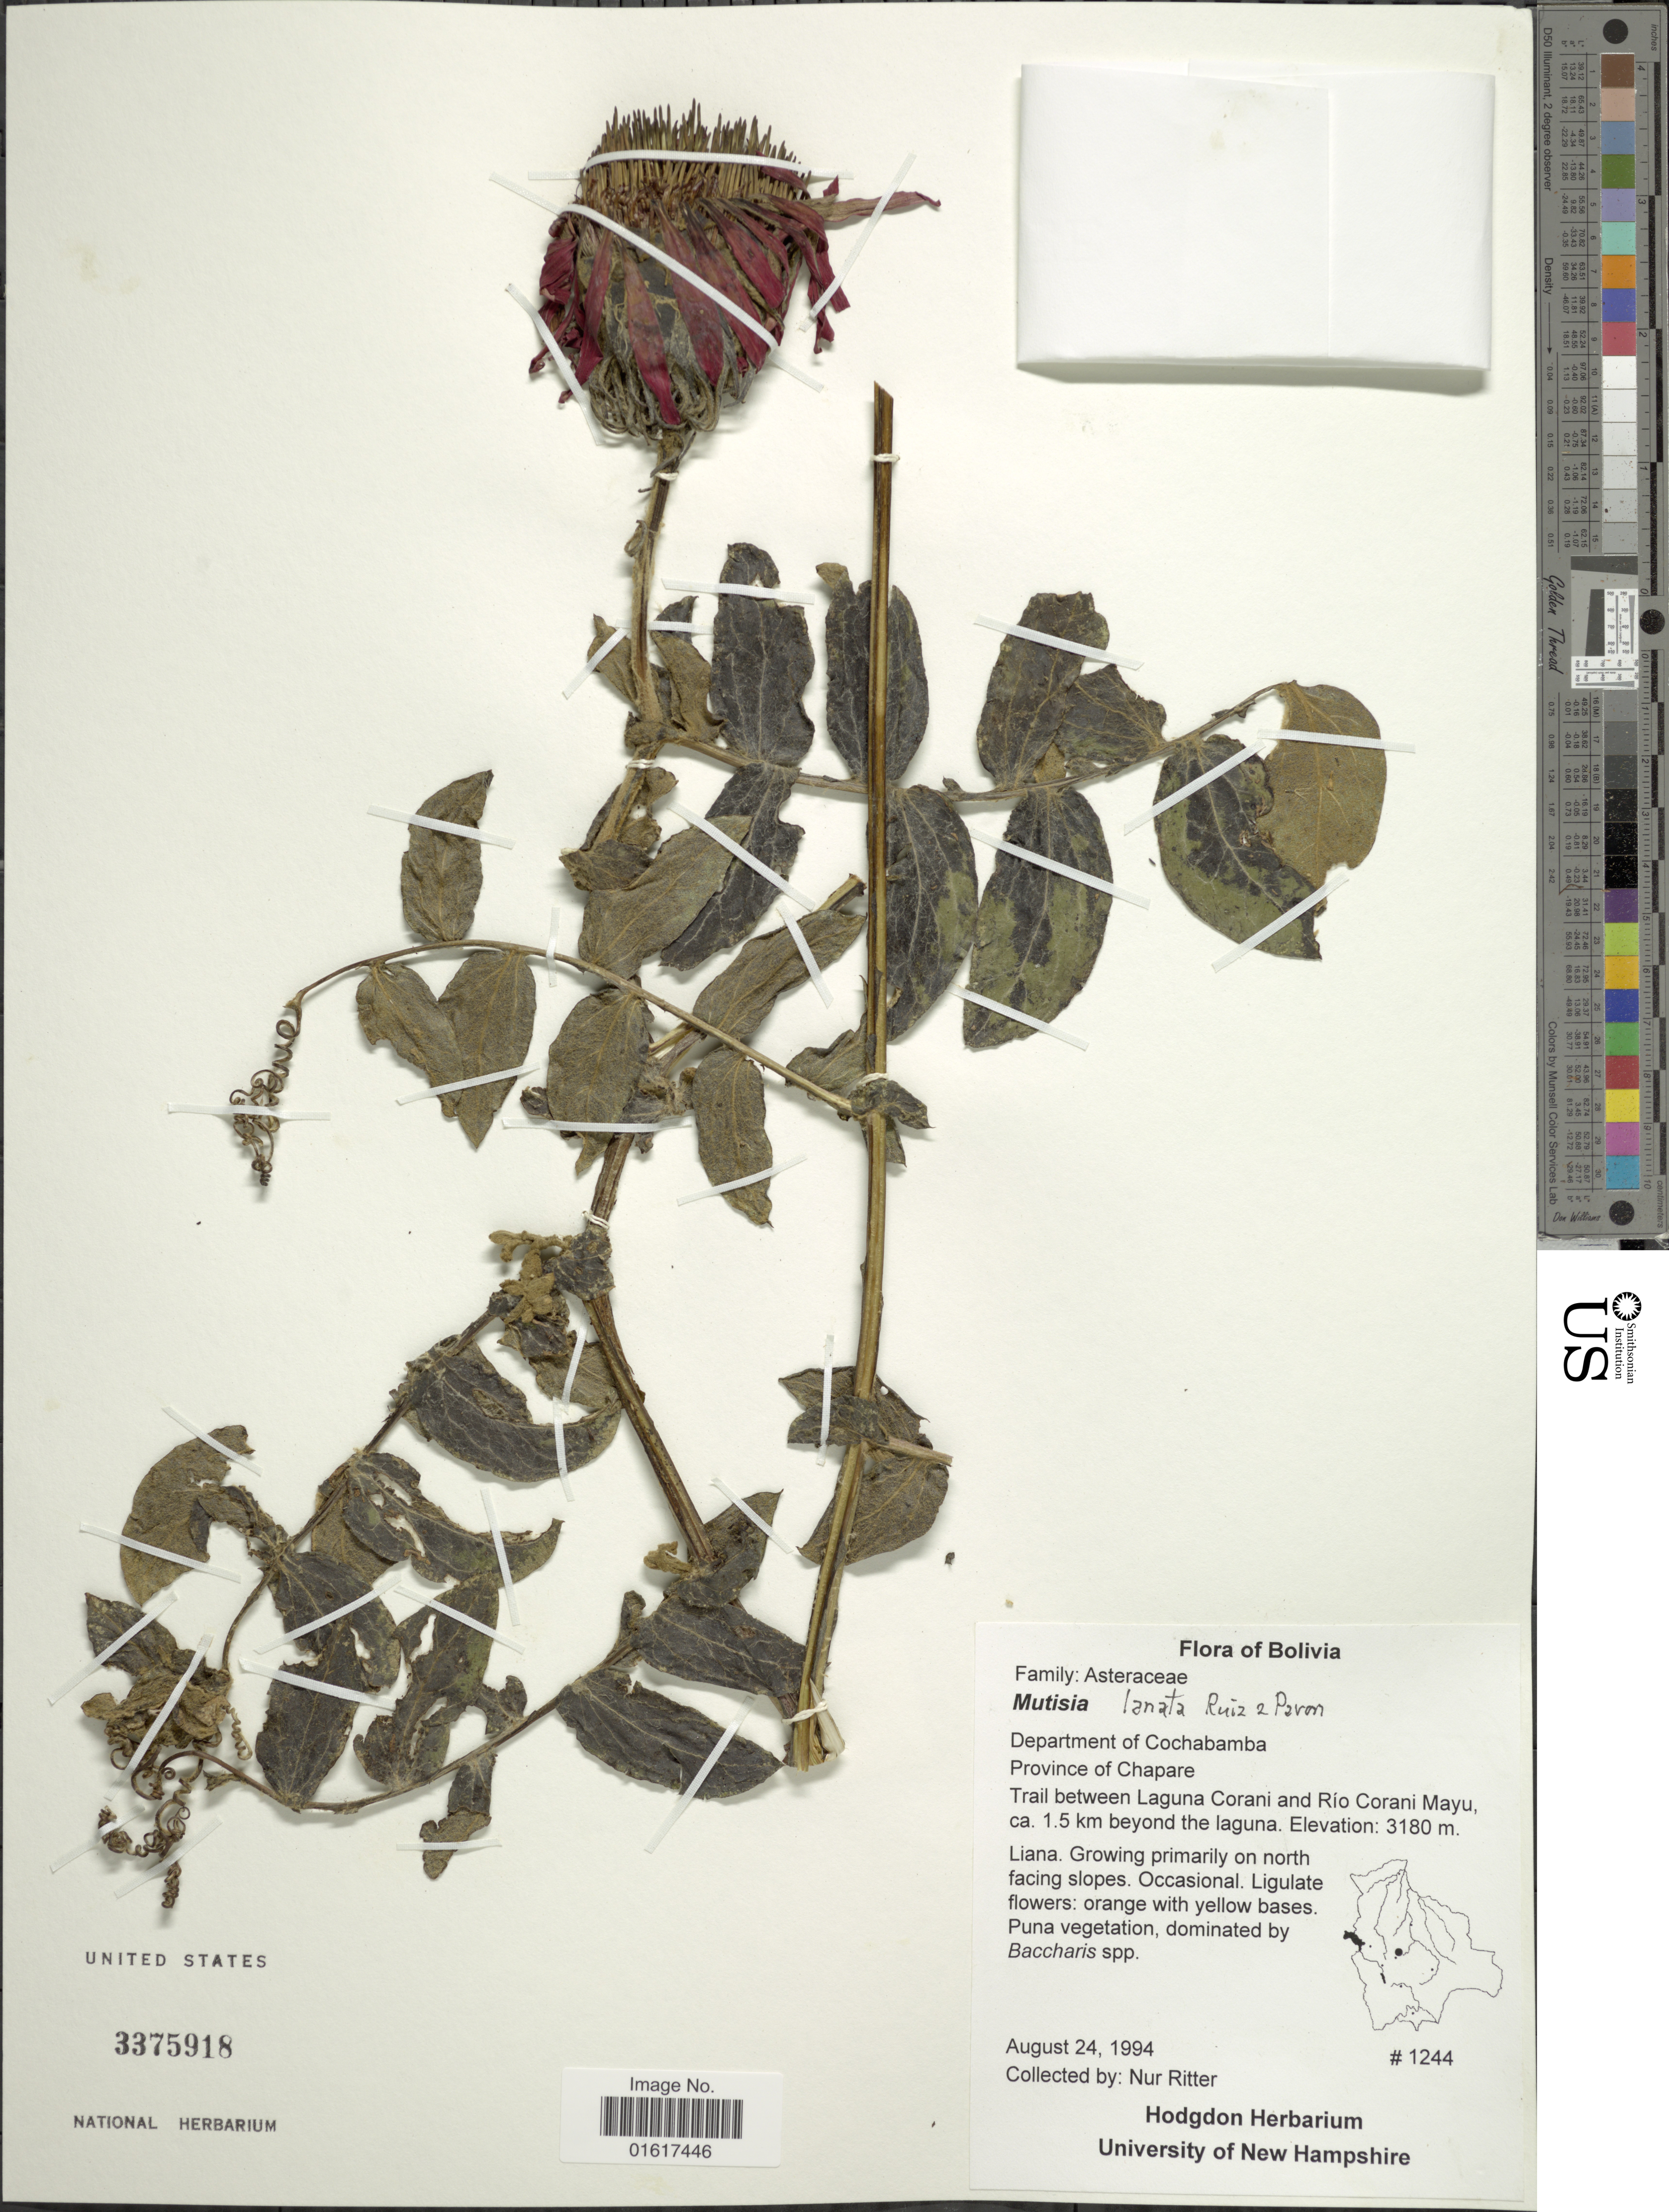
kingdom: Plantae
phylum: Tracheophyta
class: Magnoliopsida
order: Asterales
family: Asteraceae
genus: Mutisia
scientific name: Mutisia lanata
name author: Ruiz & Pav.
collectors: N. Ritter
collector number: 1244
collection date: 1994-08-24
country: Bolivia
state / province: Cochabamba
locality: Province of Chapare. Trail between Laguna Corani and Río Corani Mayu, ca. 1.5 km beyond the laguna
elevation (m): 3180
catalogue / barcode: US 3375918